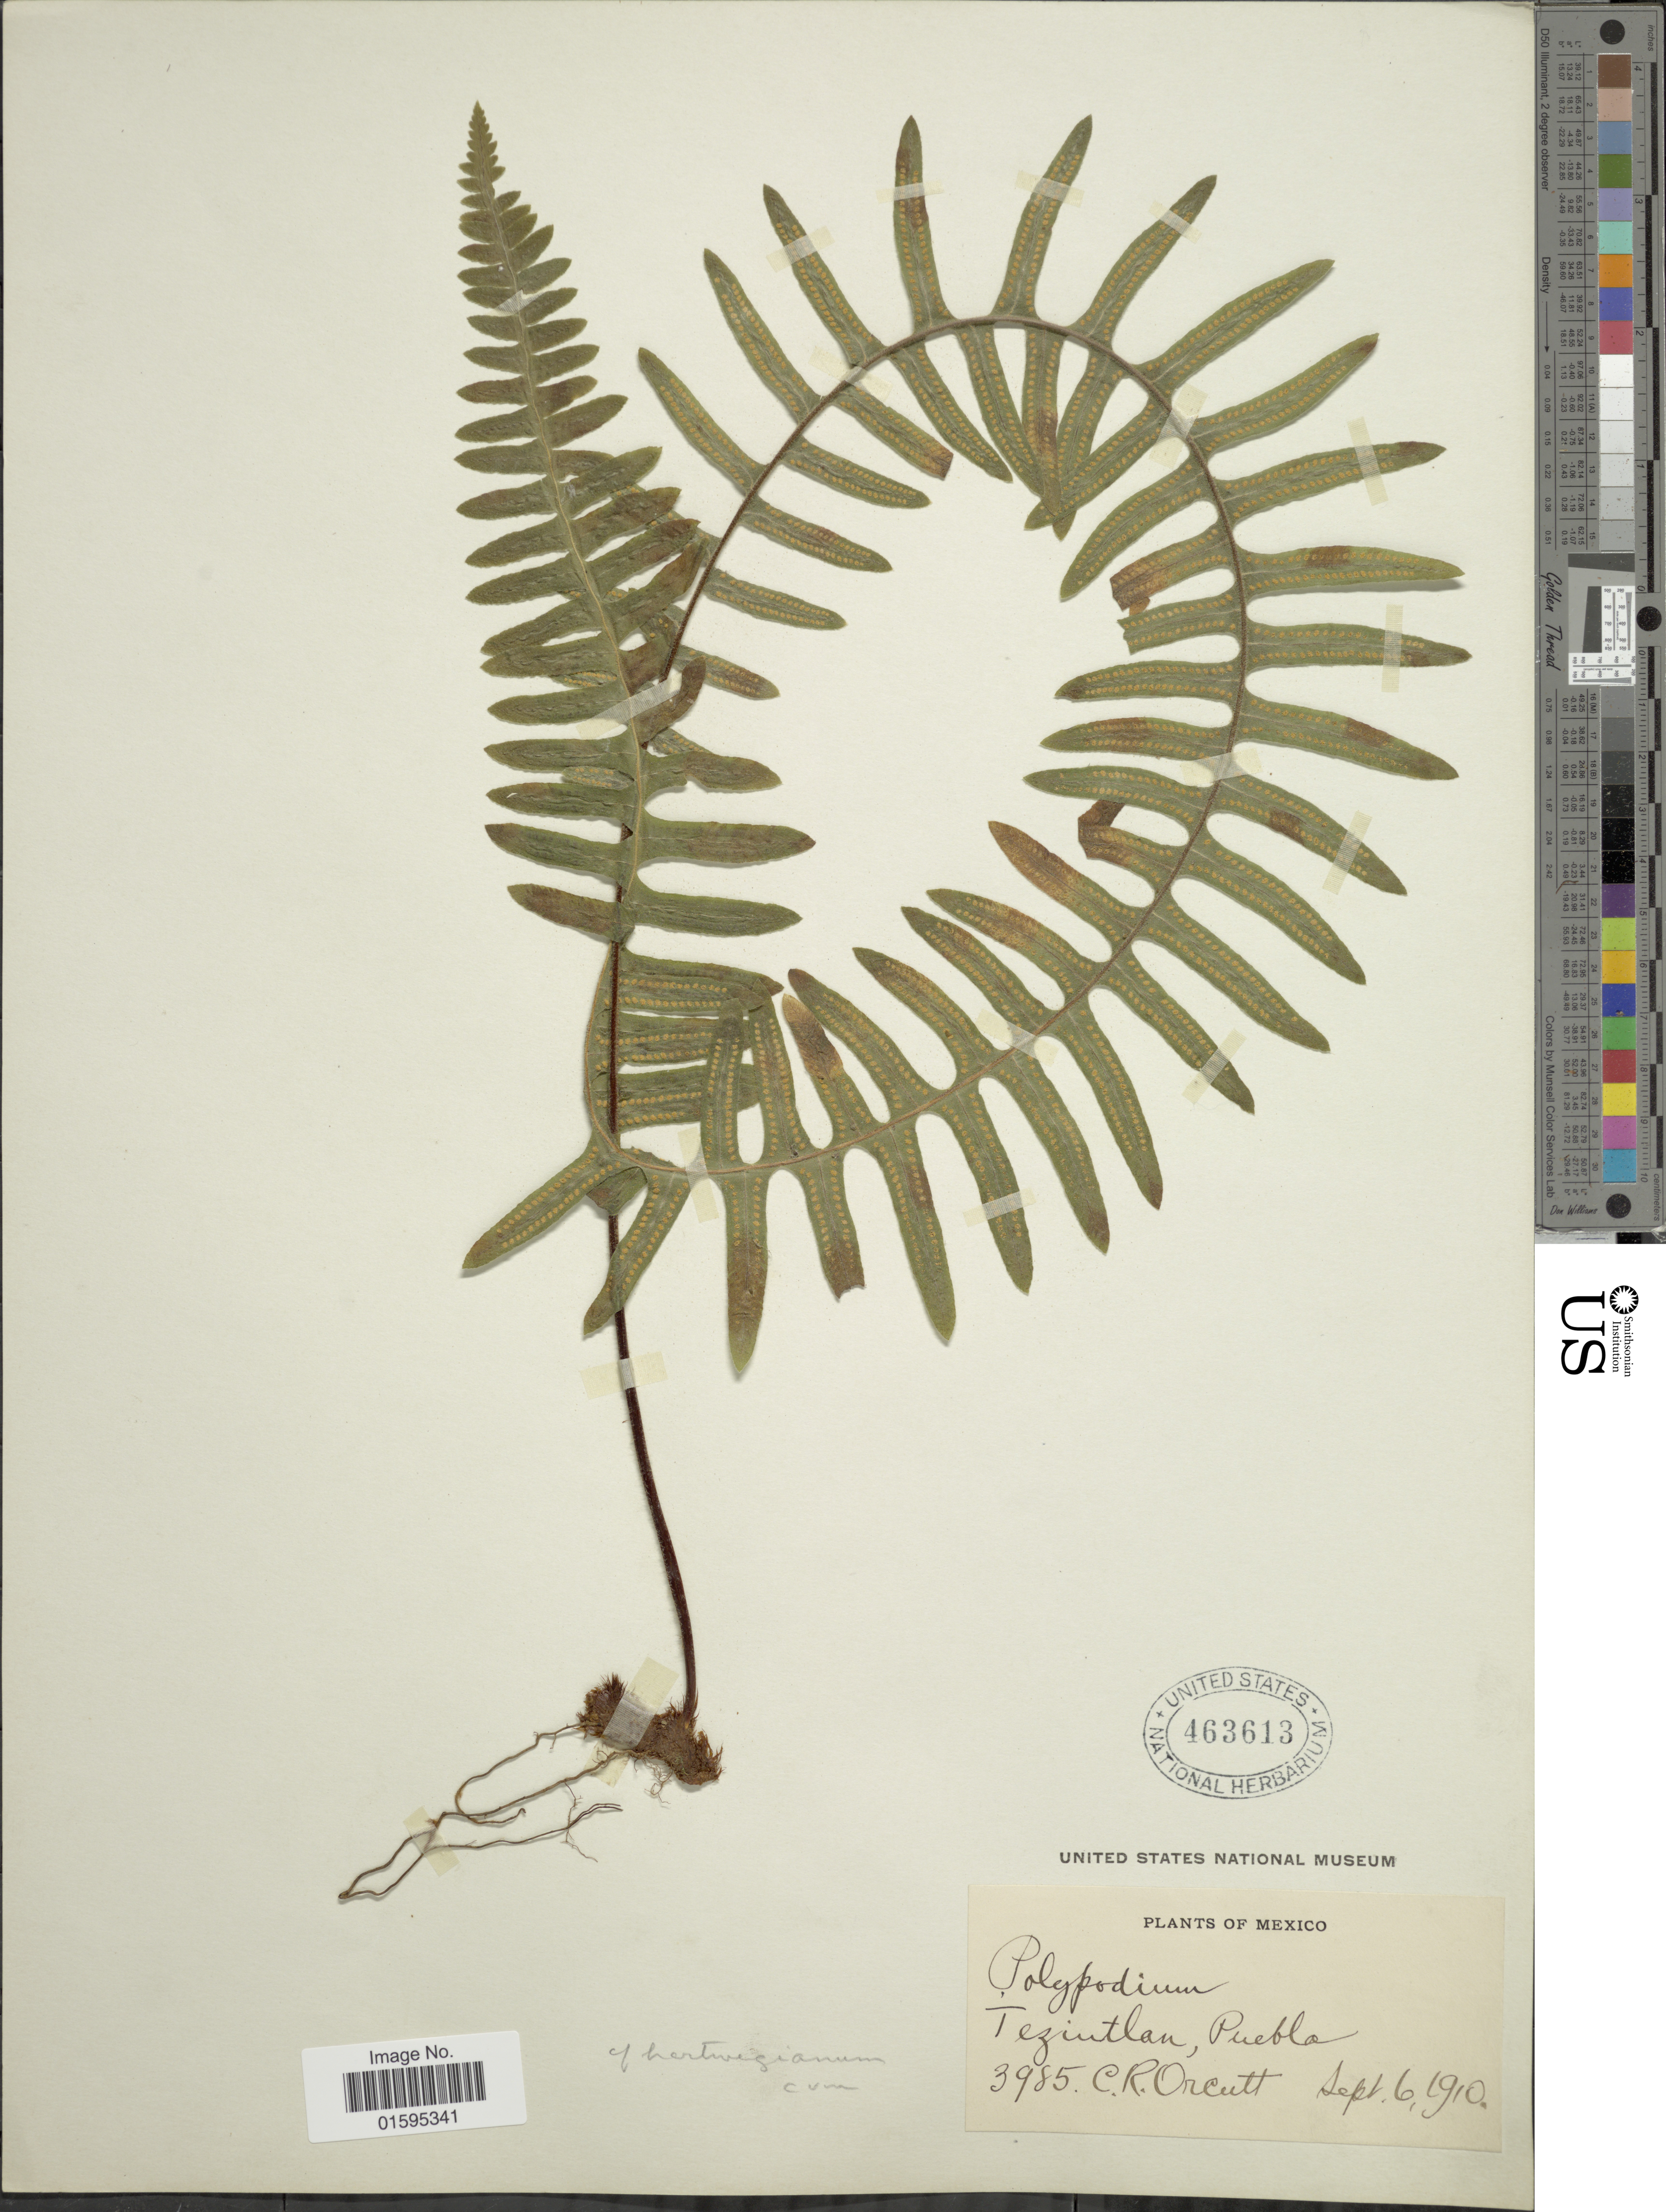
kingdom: Plantae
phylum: Tracheophyta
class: Polypodiopsida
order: Polypodiales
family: Polypodiaceae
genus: Polypodium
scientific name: Polypodium liebmannii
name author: C. Chr.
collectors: C. R. Orcutt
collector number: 3985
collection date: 1910-09-06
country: Mexico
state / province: Puebla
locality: Teziutlan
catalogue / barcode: US 463613